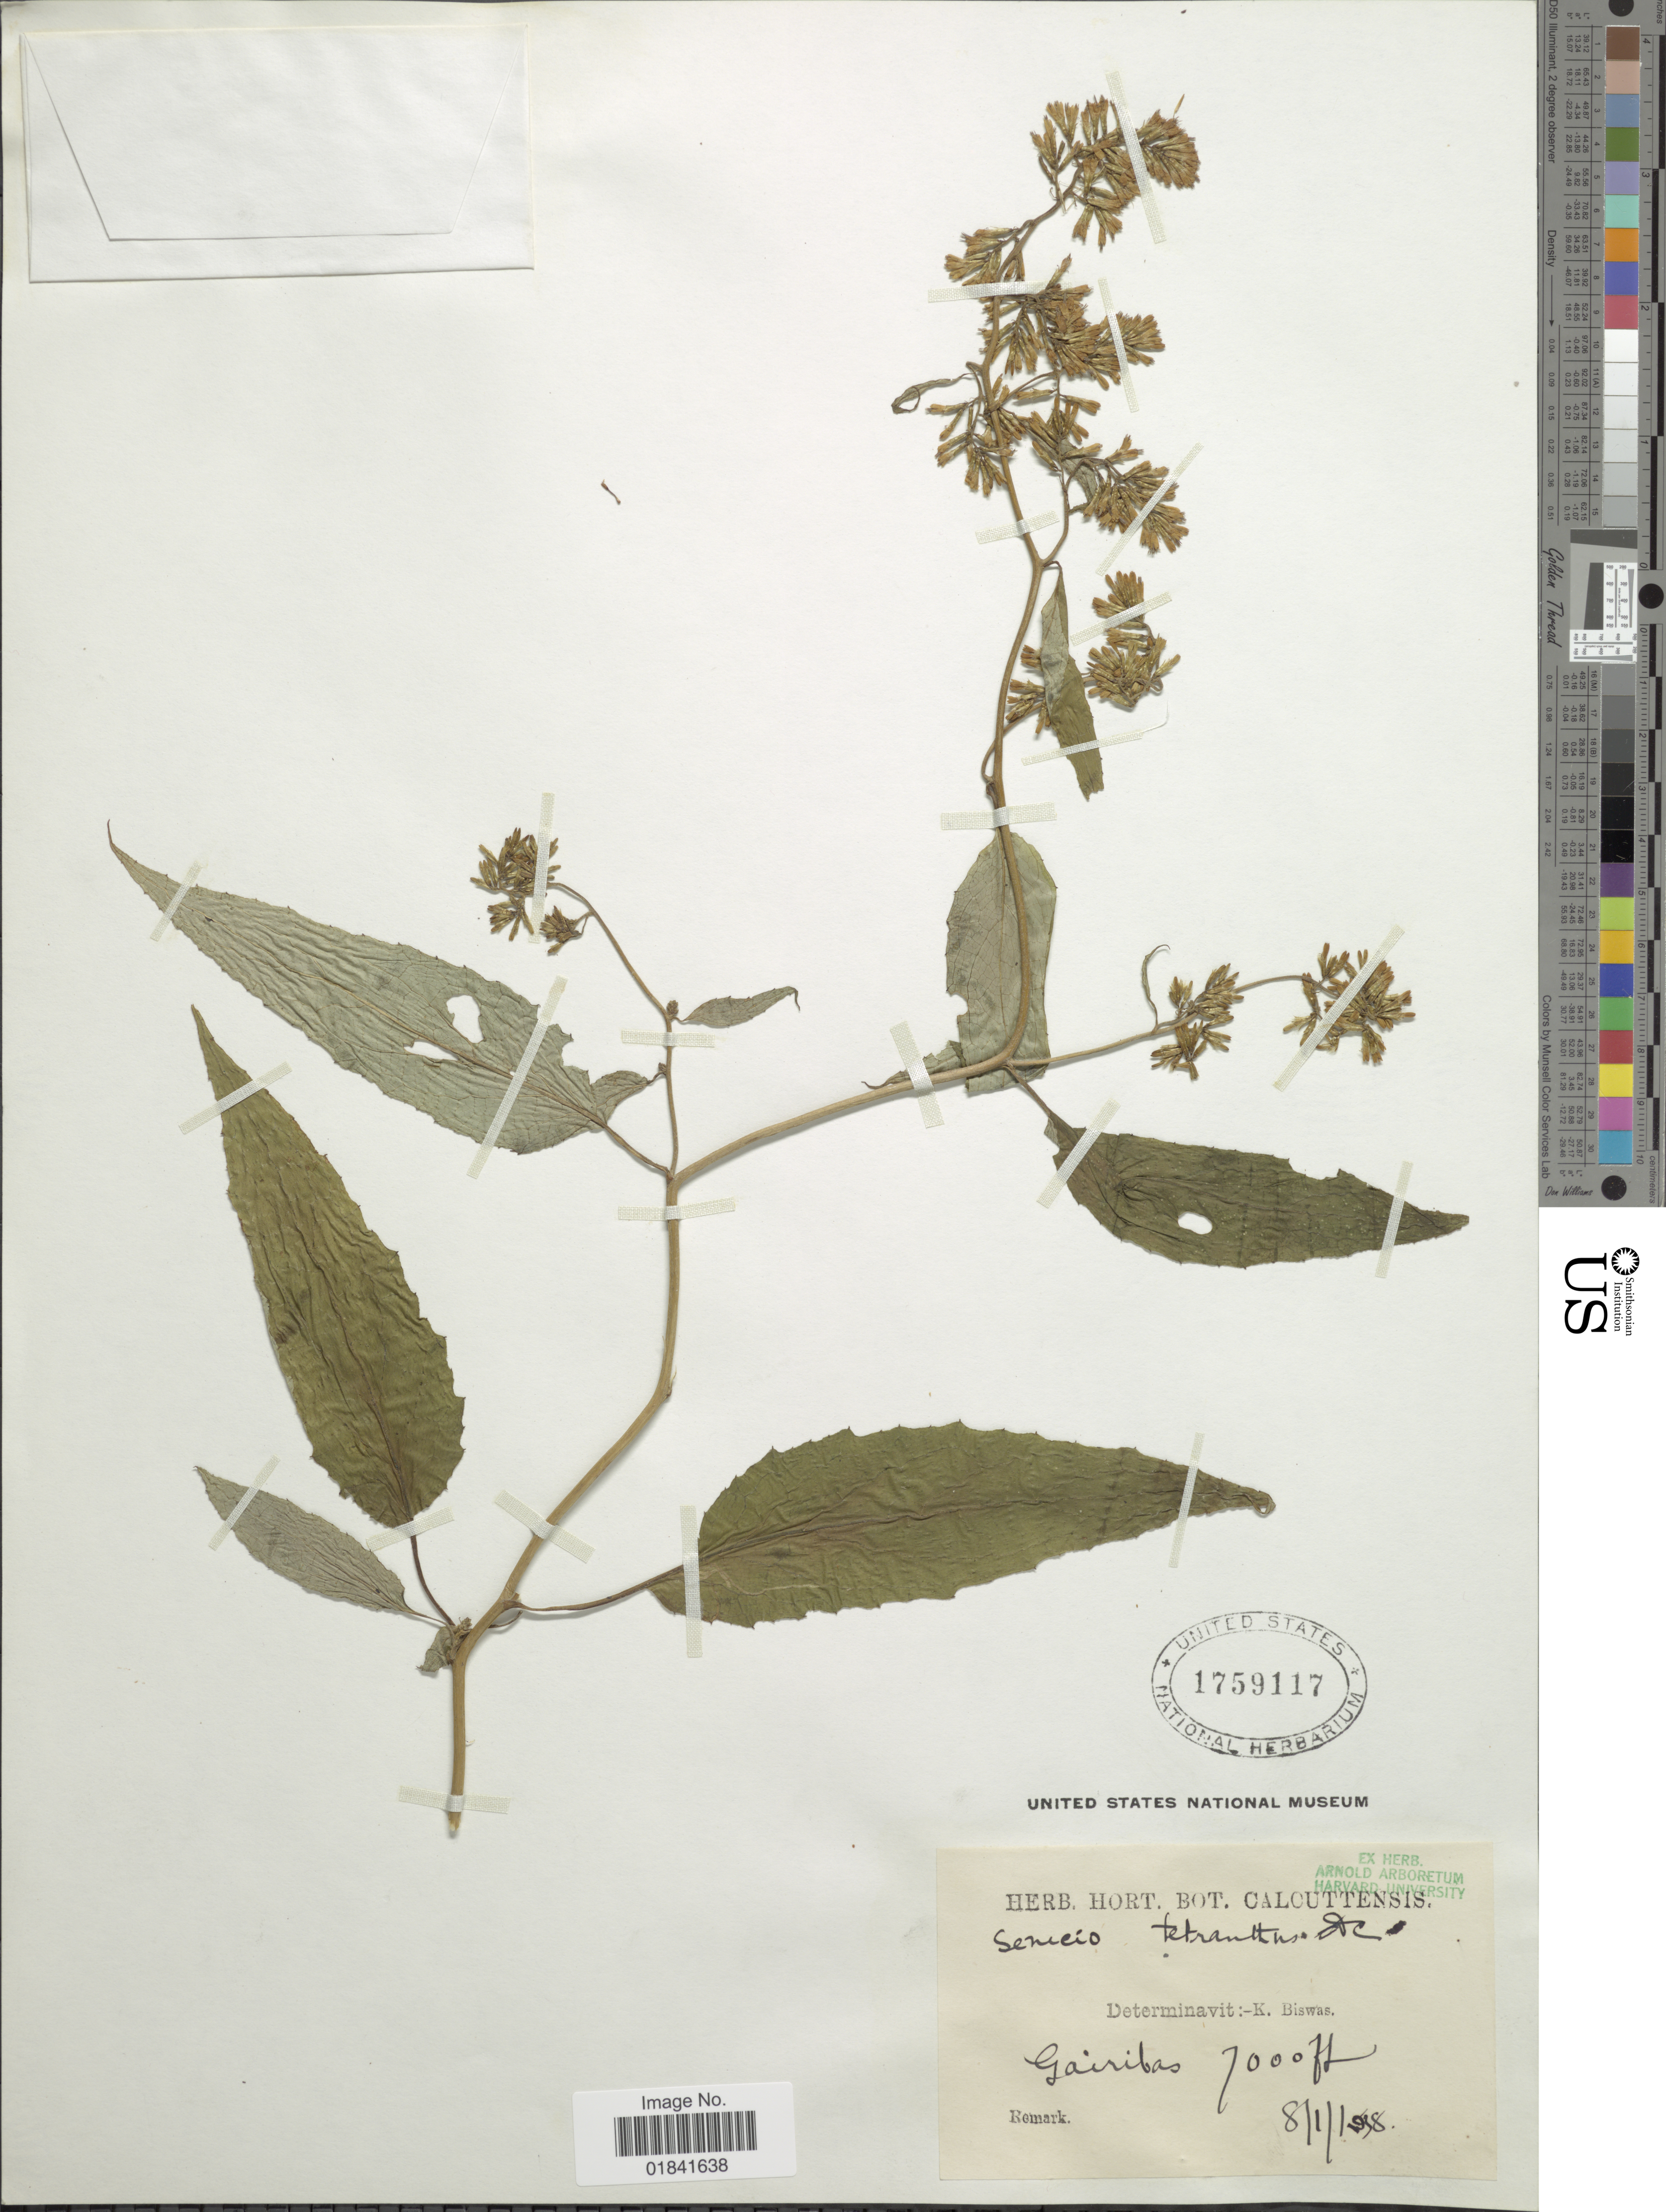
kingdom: Plantae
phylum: Tracheophyta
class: Magnoliopsida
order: Asterales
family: Asteraceae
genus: Senecio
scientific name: Senecio tetranthus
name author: DC.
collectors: ex herb. horti Calcuttensis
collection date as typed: Transcribed d/m/y: 8/1/98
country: India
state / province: West Bengal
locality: Gairibas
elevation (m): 2134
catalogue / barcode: US 1759117